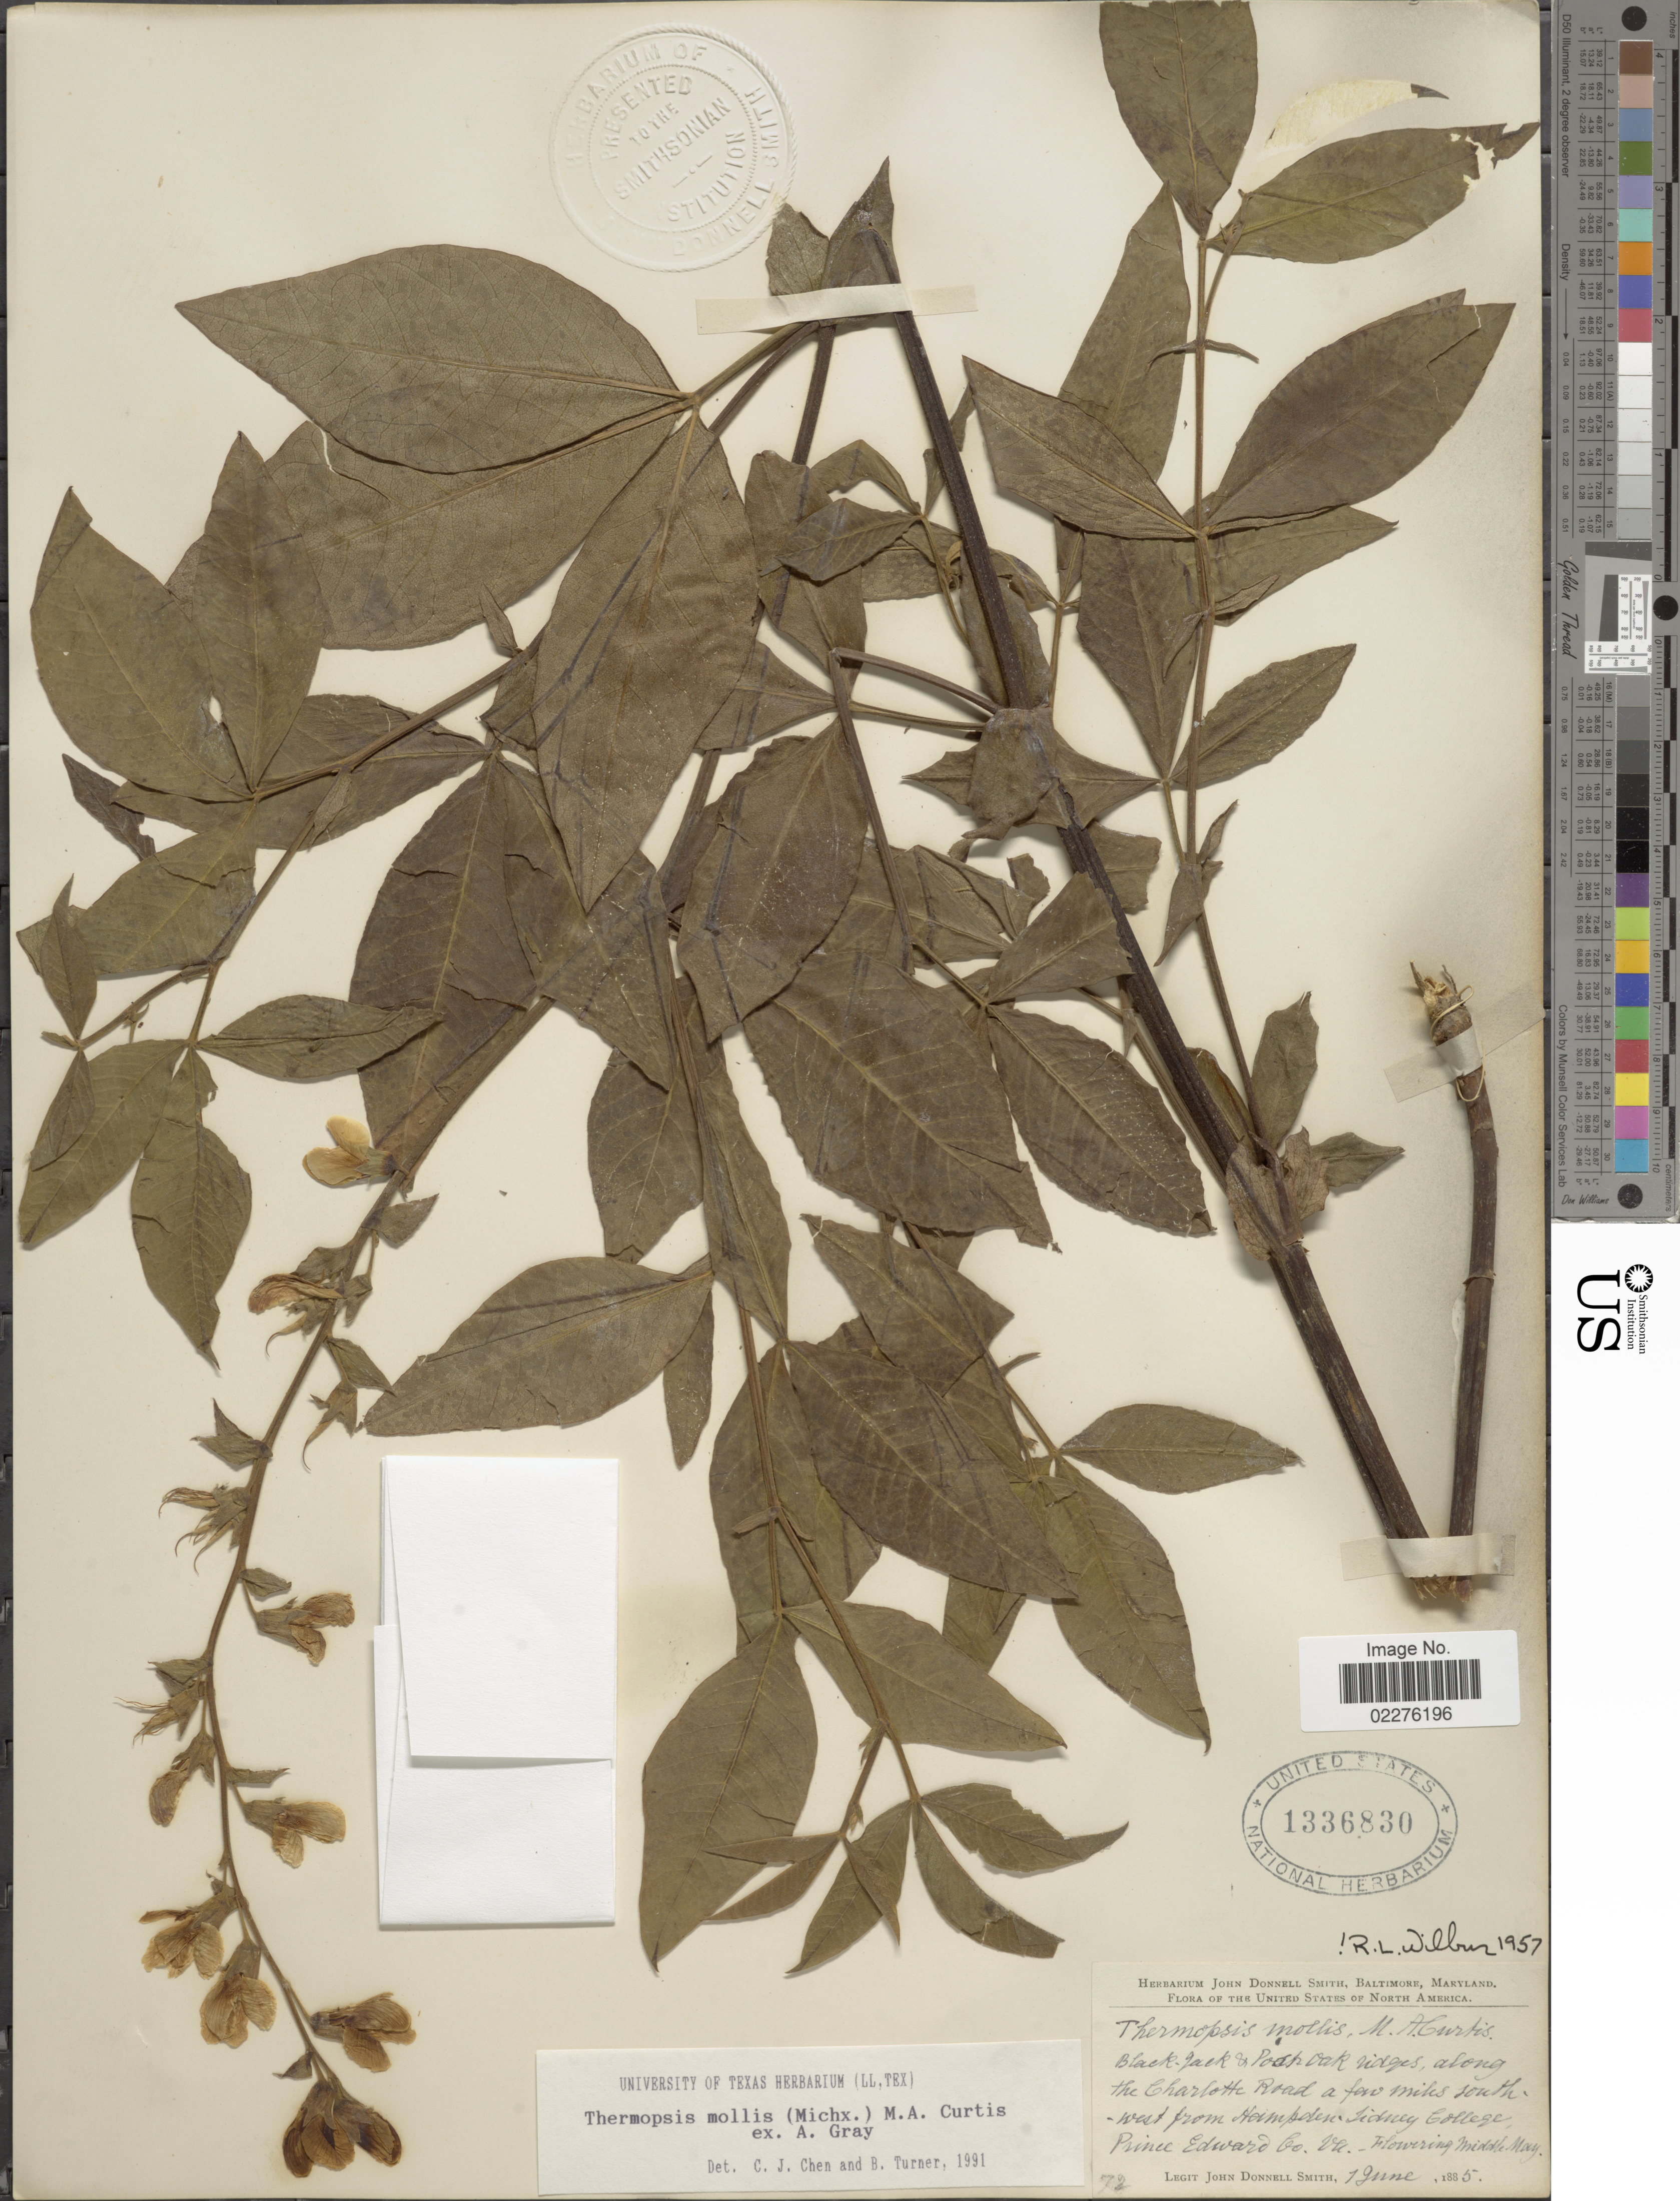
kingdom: Plantae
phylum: Tracheophyta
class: Magnoliopsida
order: Fabales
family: Fabaceae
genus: Thermopsis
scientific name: Thermopsis mollis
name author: (Michx.) M.A. Curtis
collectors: J. Donnell Smith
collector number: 72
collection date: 1885-06-01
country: United States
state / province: Virginia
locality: The United States of North America, Black Jack & Park Oak ridges, along the Charlotte Road a few miles south-west from Hampden, Sidney College, Prince Edward Co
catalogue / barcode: US 1336830